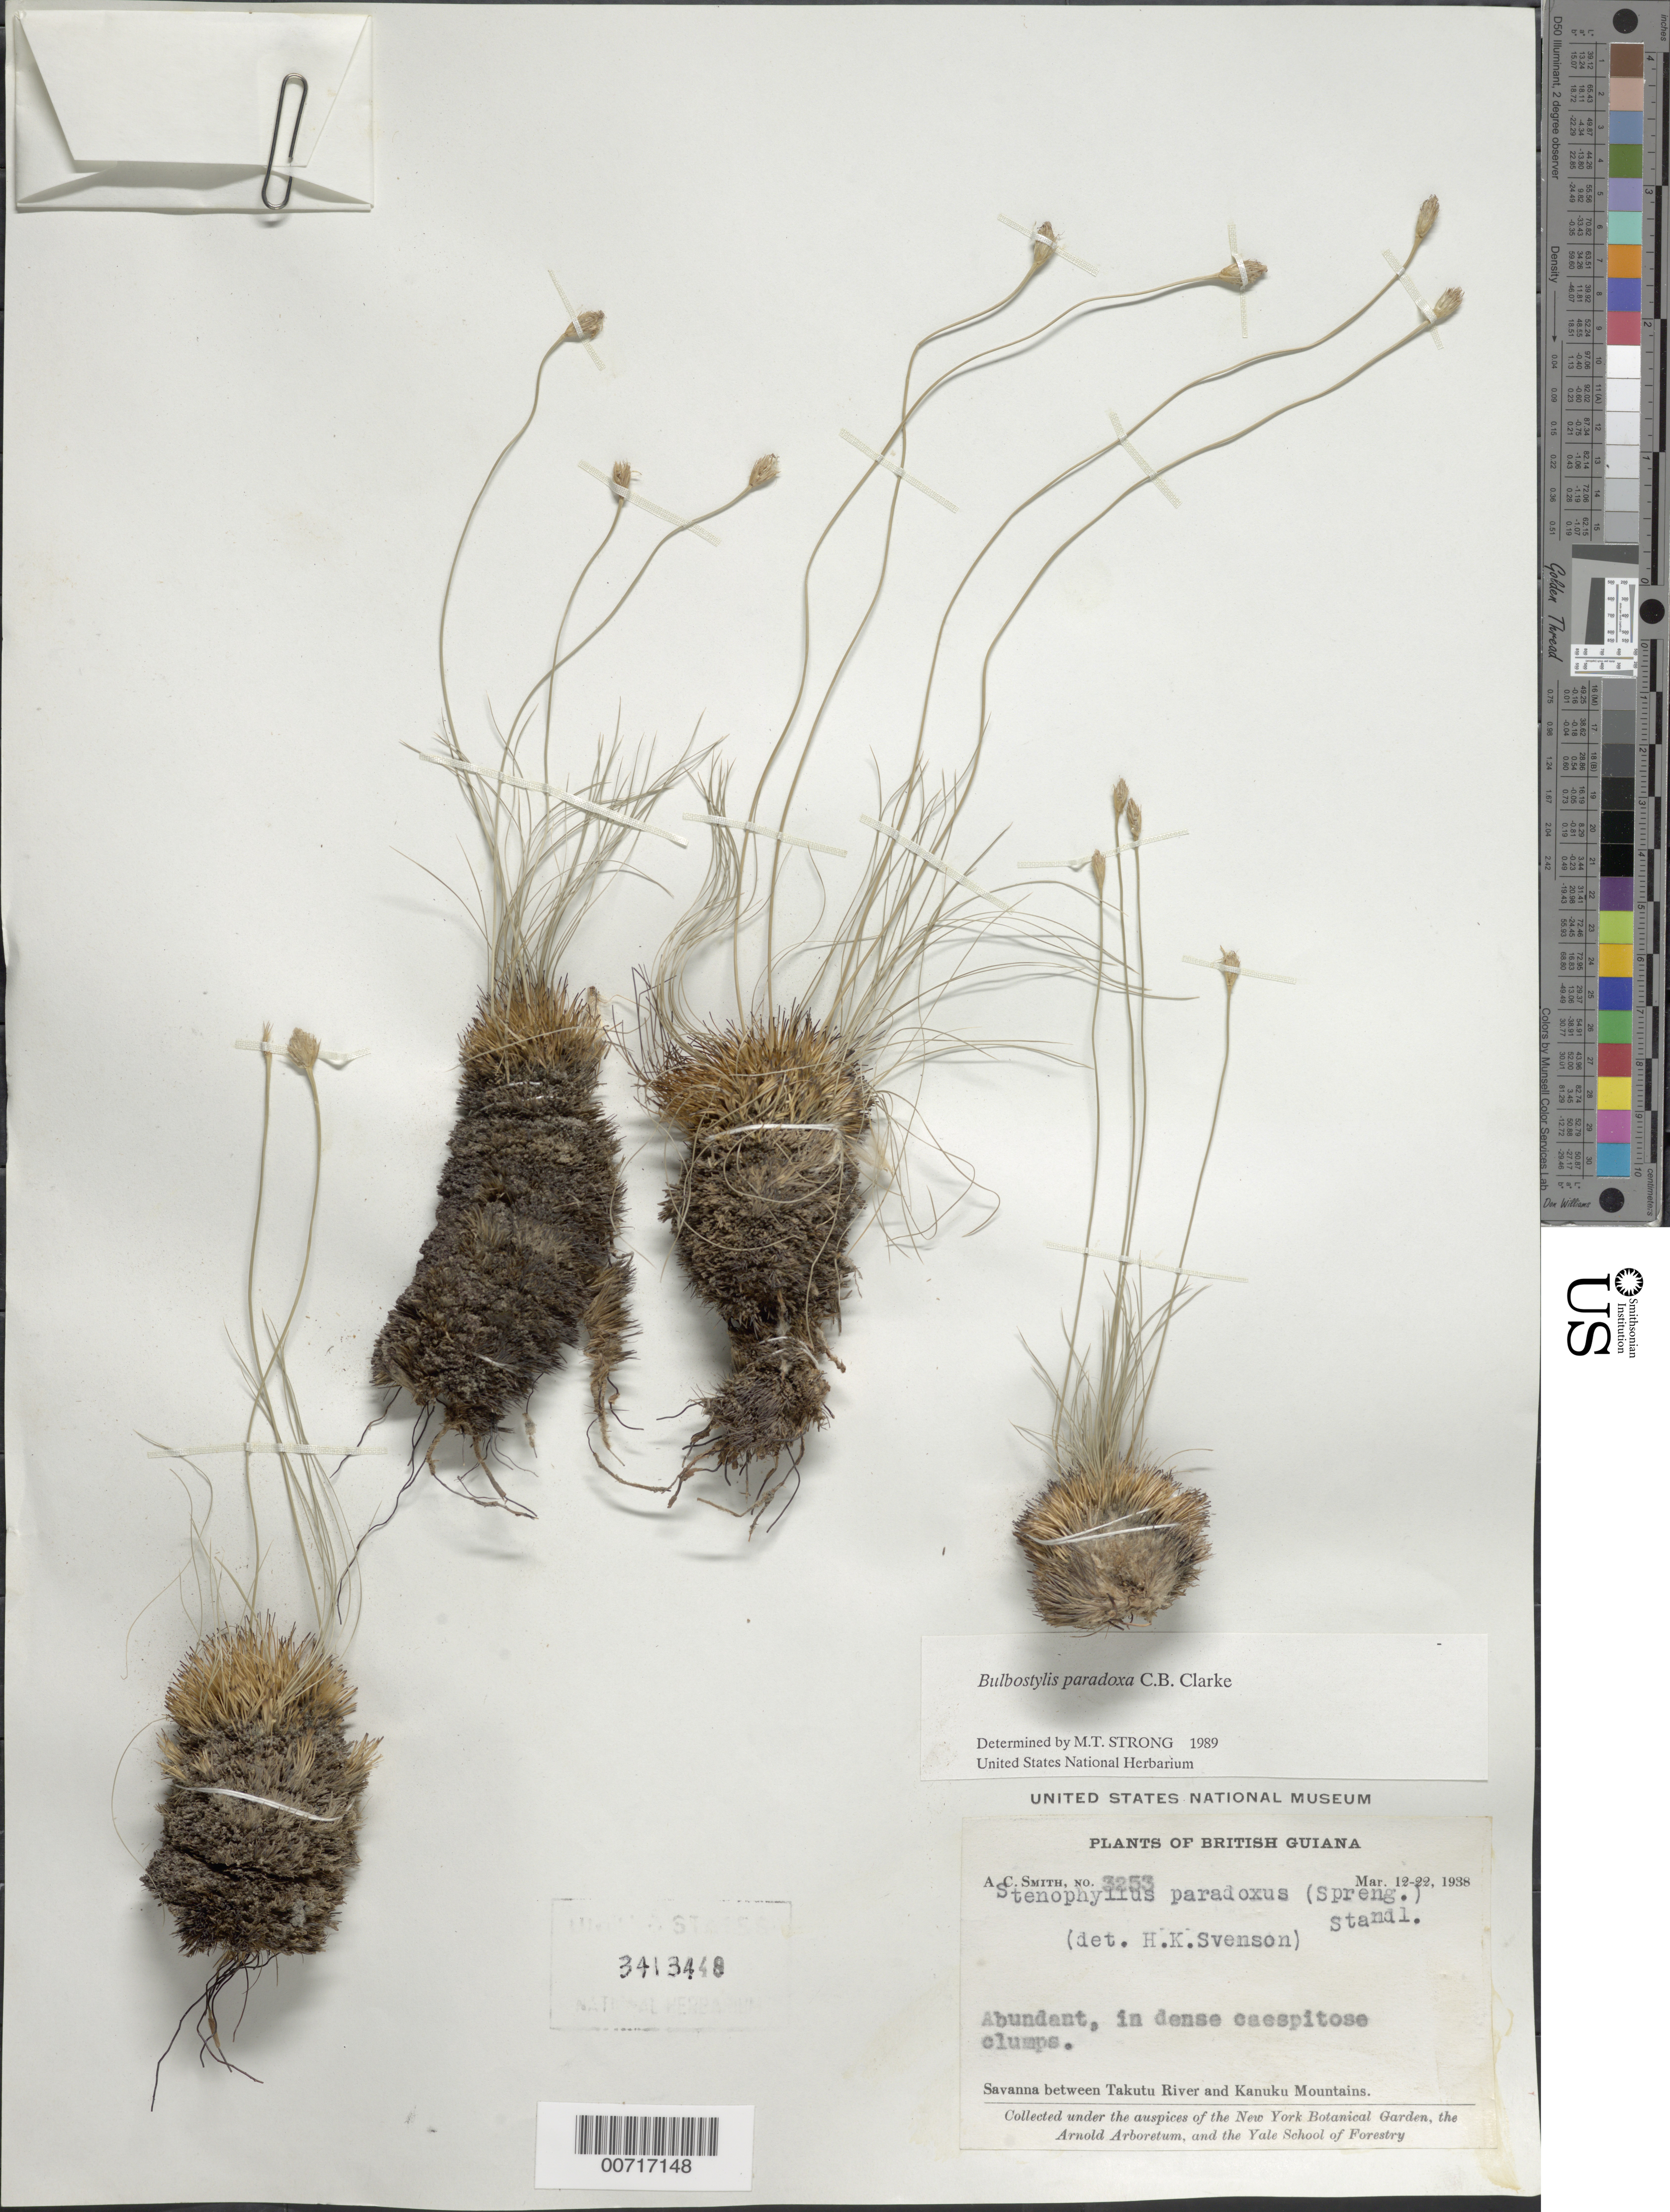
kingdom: Plantae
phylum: Tracheophyta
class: Liliopsida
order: Poales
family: Cyperaceae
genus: Bulbostylis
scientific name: Bulbostylis paradoxa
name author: (Spreng.) Lindm.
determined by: Kral, R.; Strong, M. T.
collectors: A. C. Smith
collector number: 3253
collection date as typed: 12-Mar-38 to 22-Mar-38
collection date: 1938-03-12/1938-03-22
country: Guyana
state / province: U. Takutu-U. Essequibo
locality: Kanuku Mts., savanna betw. mts. and Takutu R.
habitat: Savanna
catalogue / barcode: US 3413448